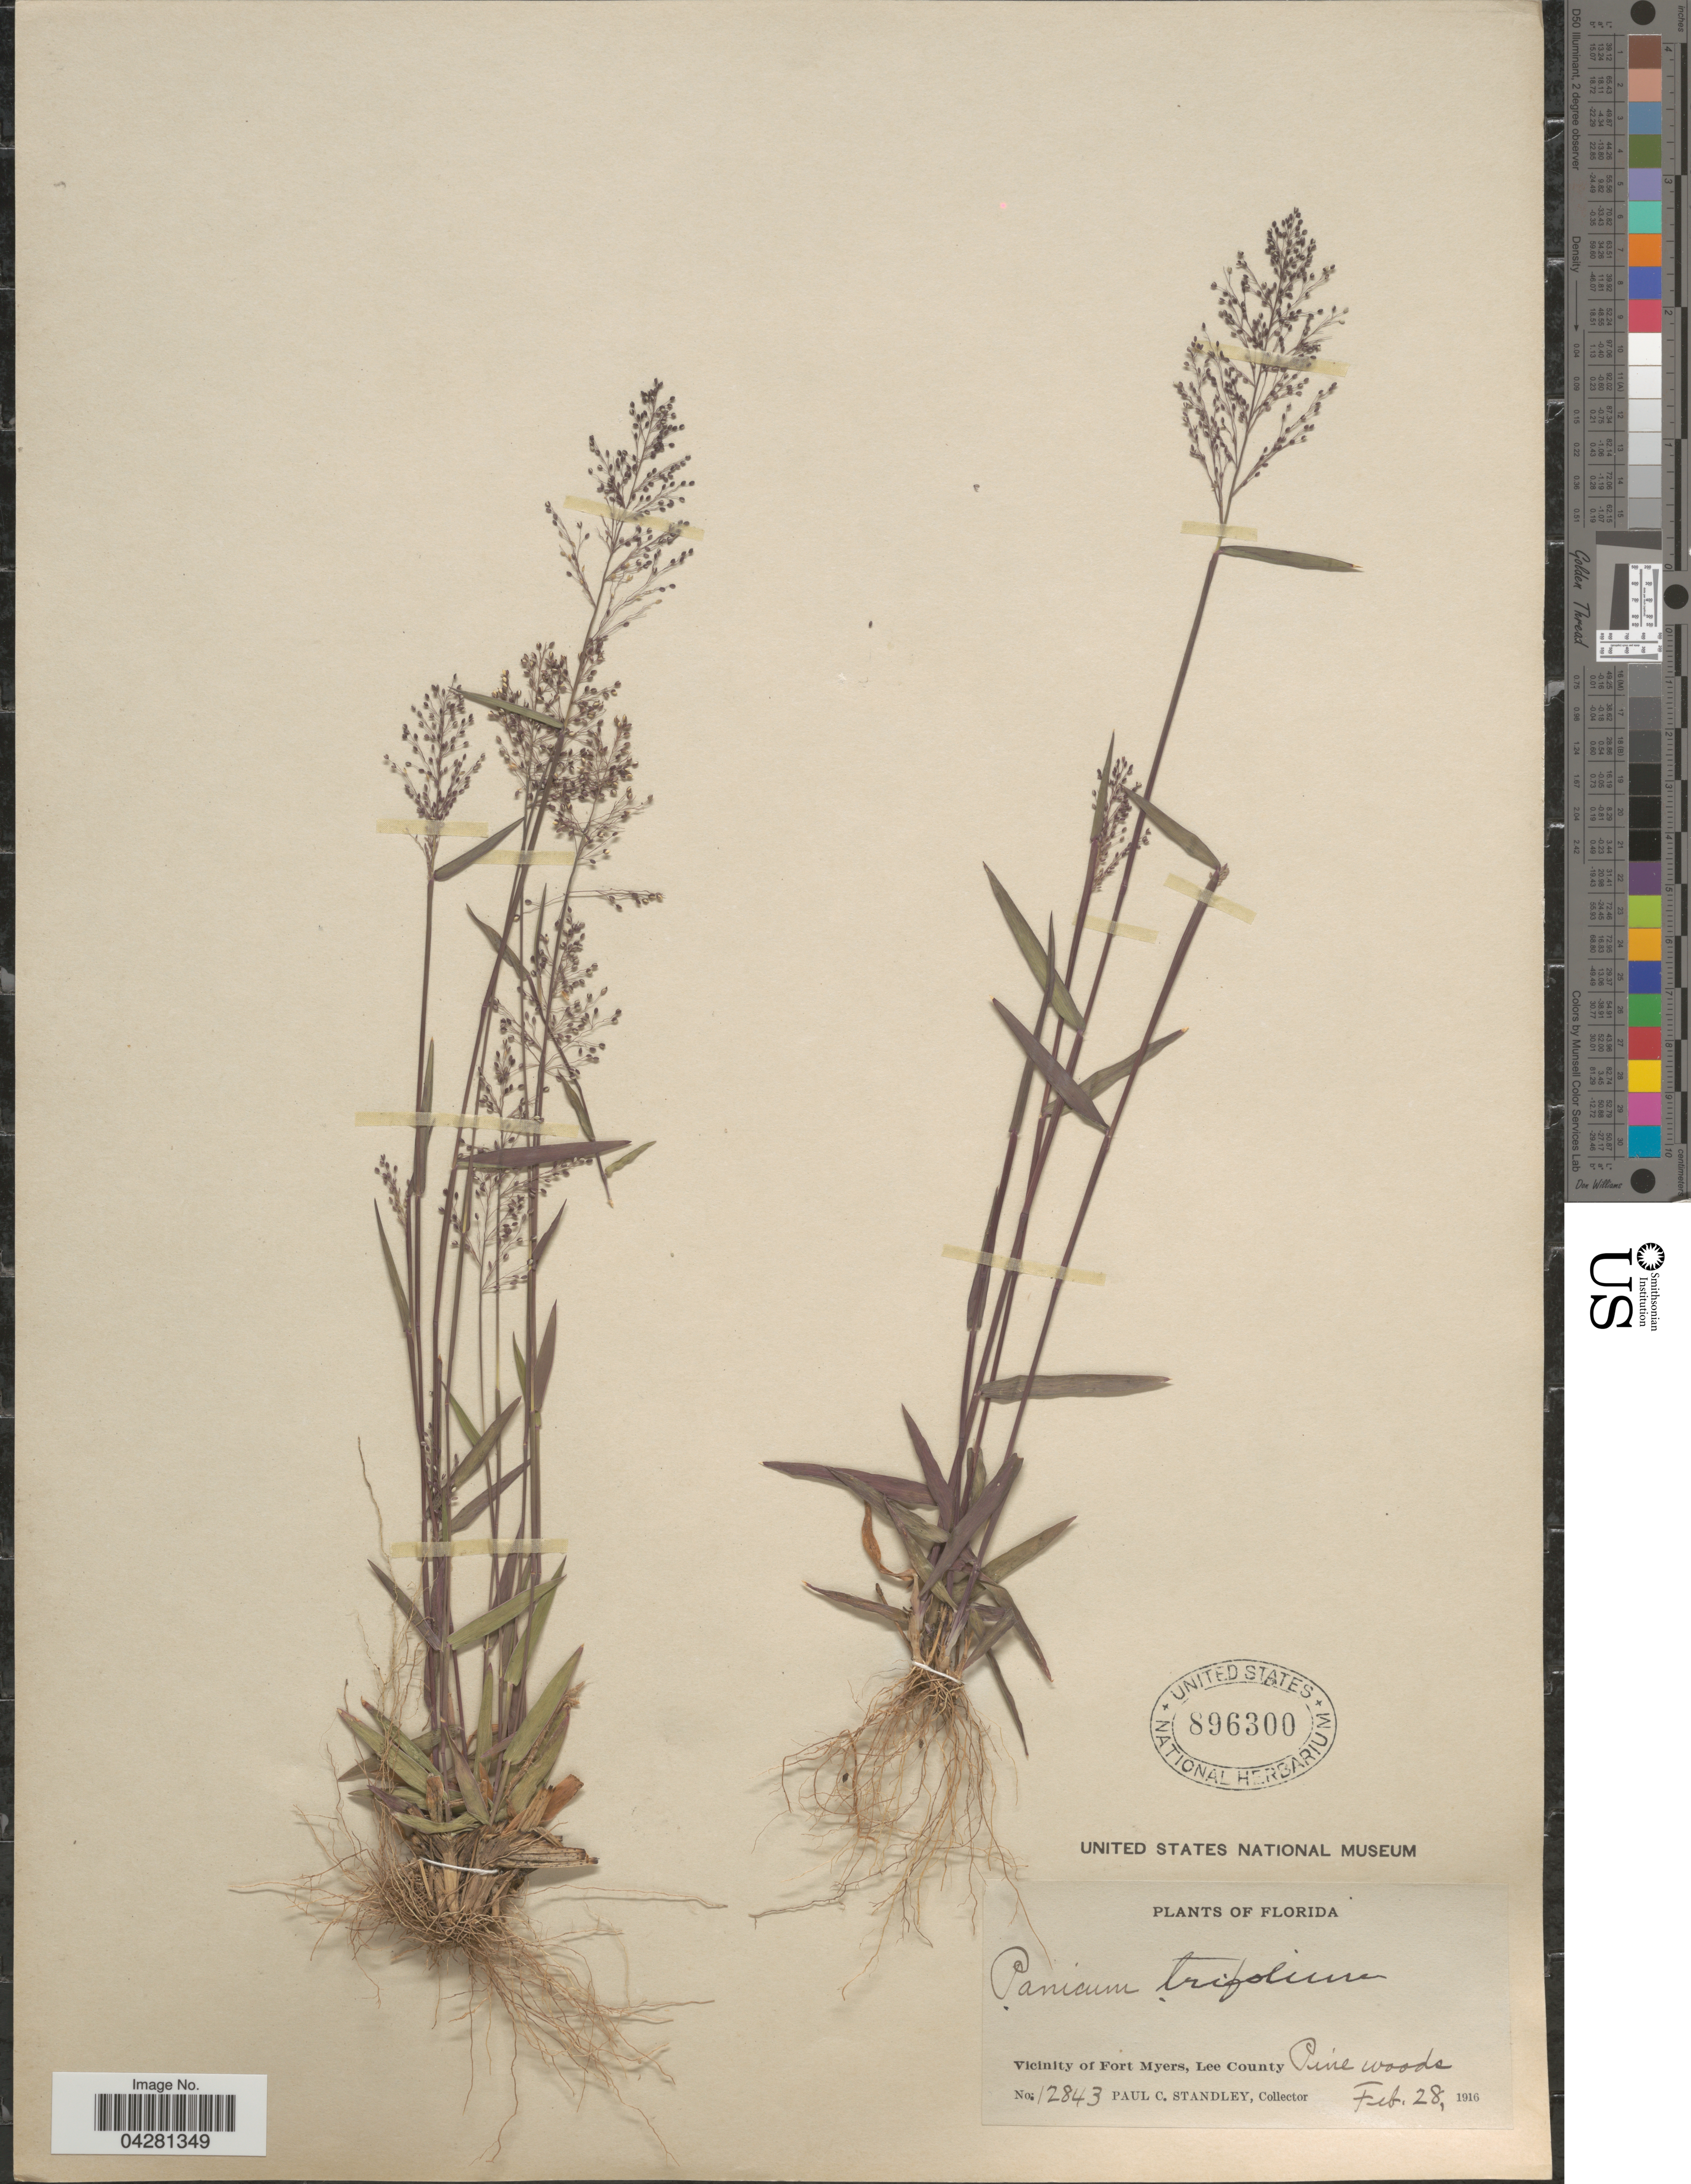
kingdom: Plantae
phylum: Tracheophyta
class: Liliopsida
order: Poales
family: Poaceae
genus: Dichanthelium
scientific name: Dichanthelium dichotomum var. unciphyllum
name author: (Trin.) Davidse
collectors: P. C. Standley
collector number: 12843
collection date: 1916-02-28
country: United States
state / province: Florida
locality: Vicinity of Fort Myers, Lee County.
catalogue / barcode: US 896300